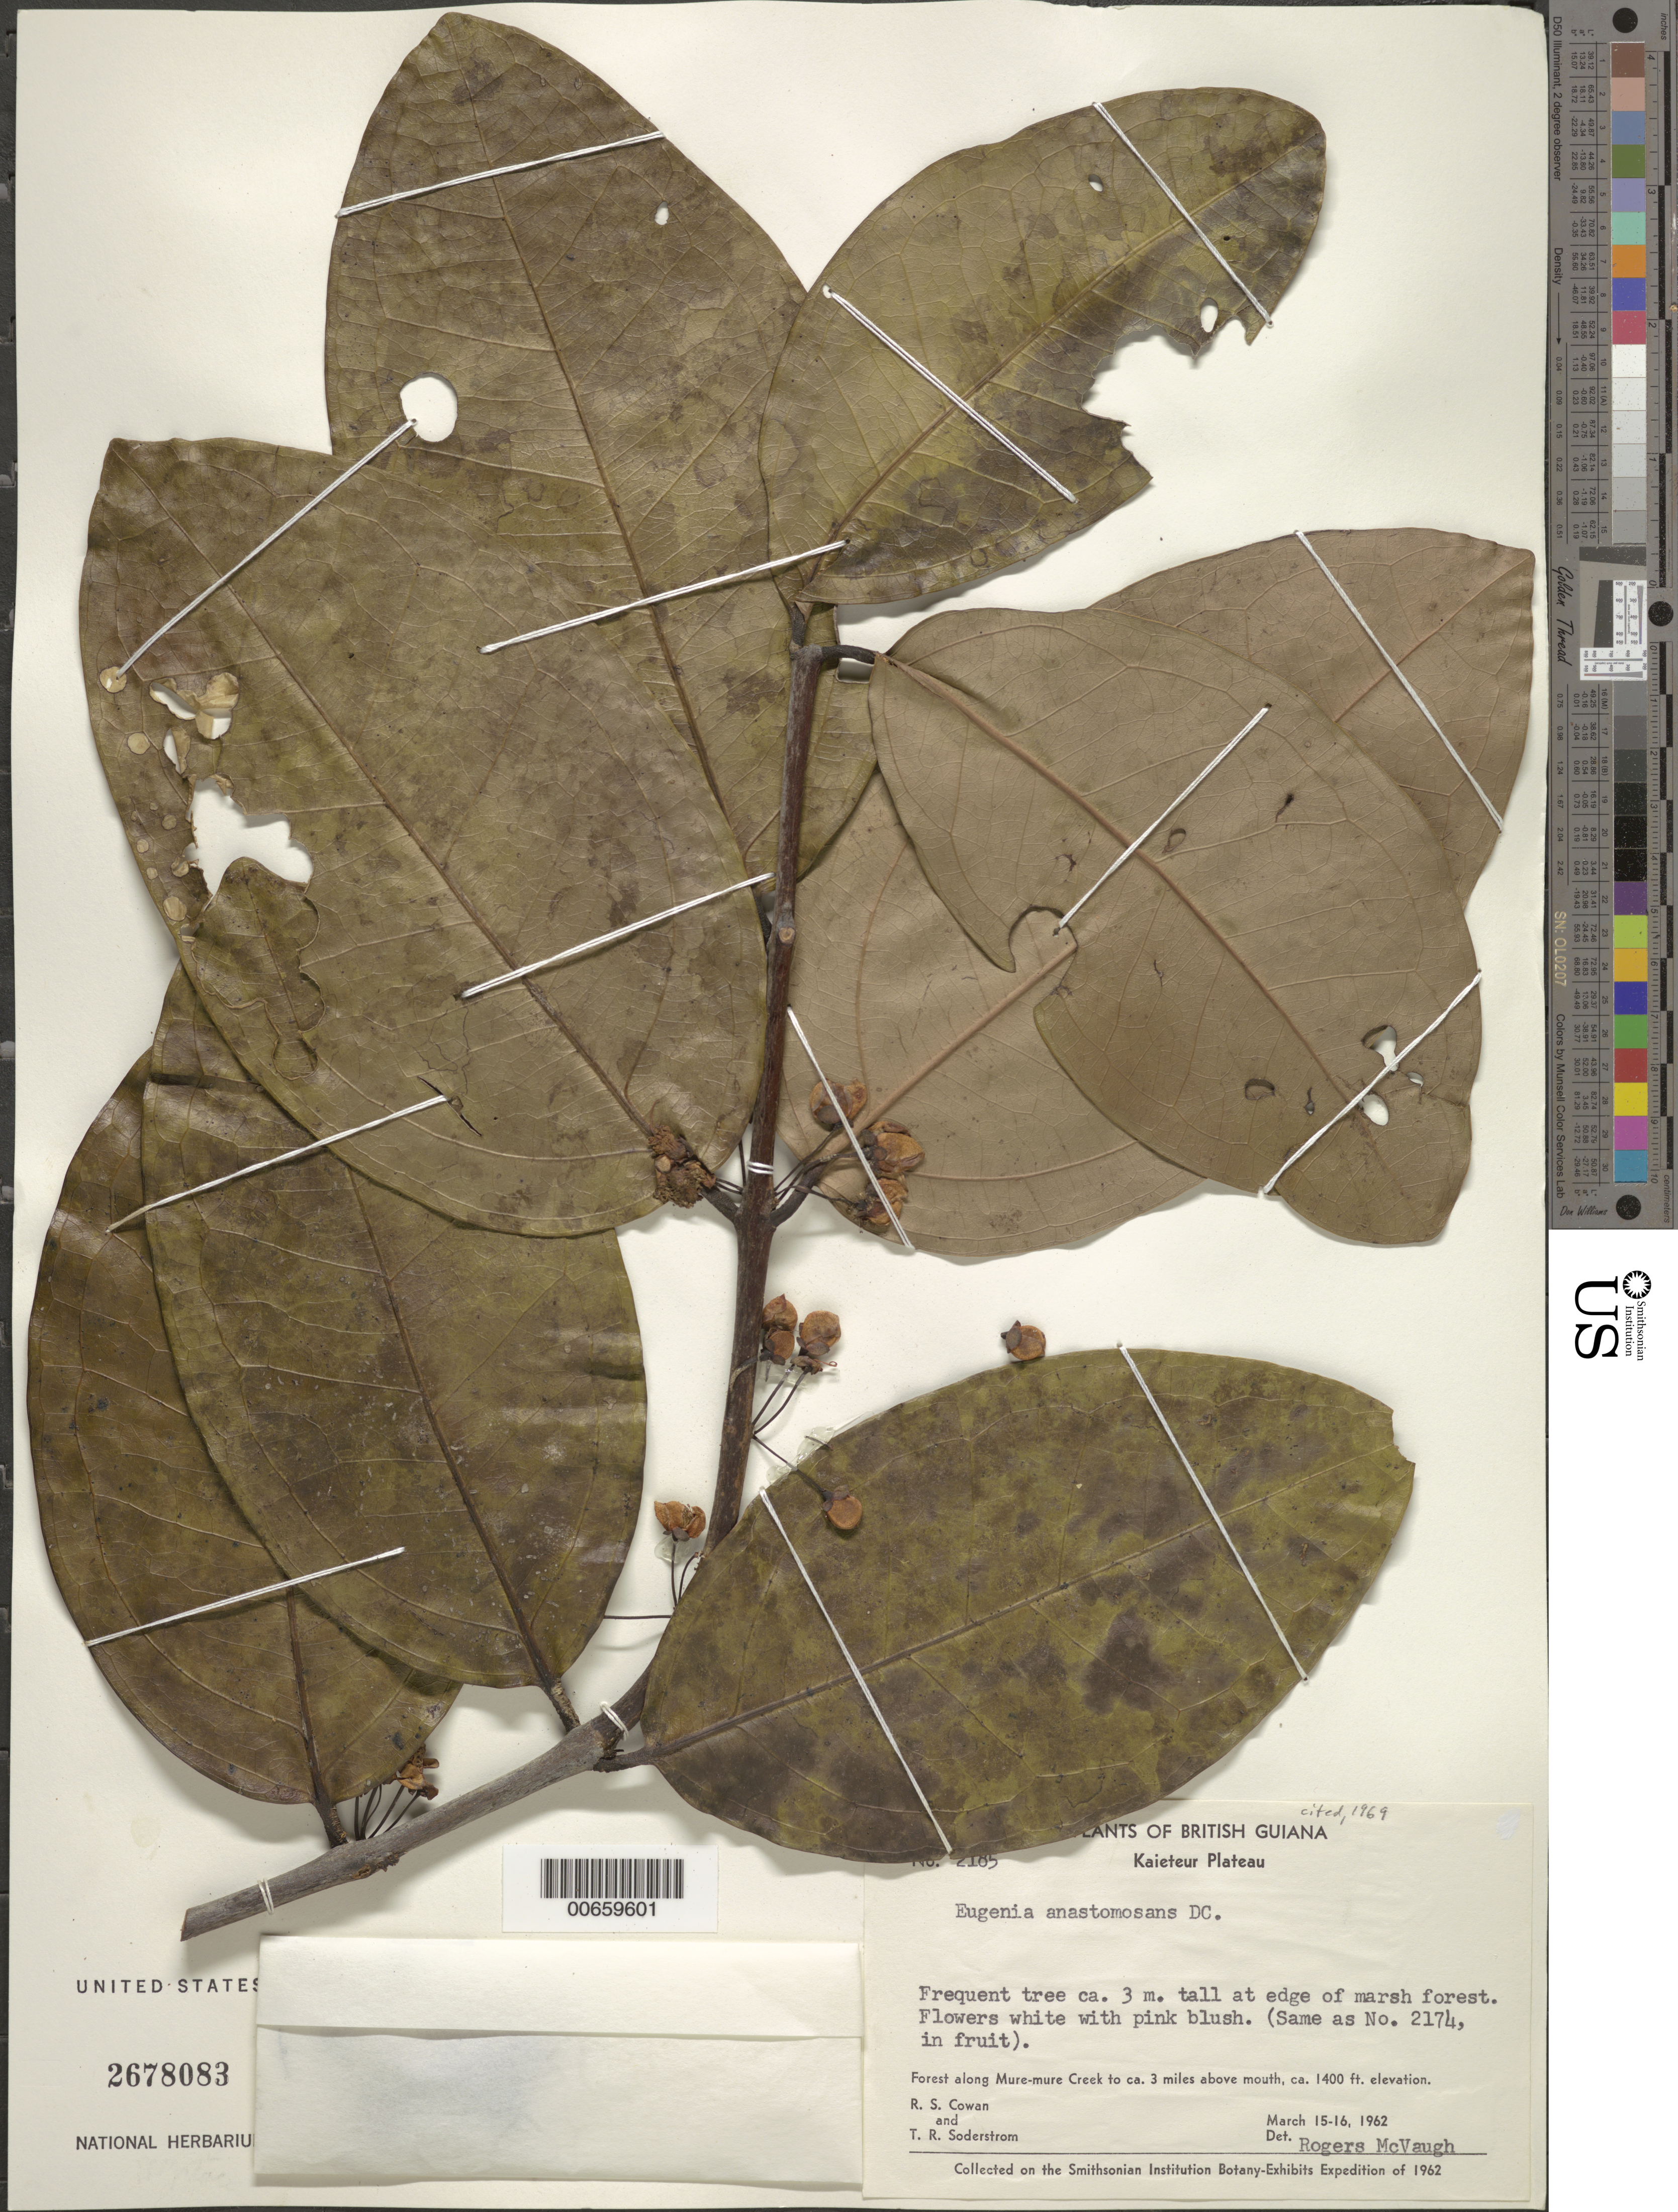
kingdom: Plantae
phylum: Tracheophyta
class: Magnoliopsida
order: Myrtales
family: Myrtaceae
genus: Eugenia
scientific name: Eugenia anastomosans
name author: DC.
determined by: McVaugh, R.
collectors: R. S. Cowan & T. R. Soderstrom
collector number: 2185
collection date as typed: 15-Mar-62 to 16-Mar-62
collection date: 1962-03-15/1962-03-16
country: Guyana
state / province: Potaro-Siparuni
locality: Kaieteur Plateau, Mure-mure Creek to ca. 3 mi. above mouth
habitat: Edge of marsh forest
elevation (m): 427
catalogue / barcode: US 2678083